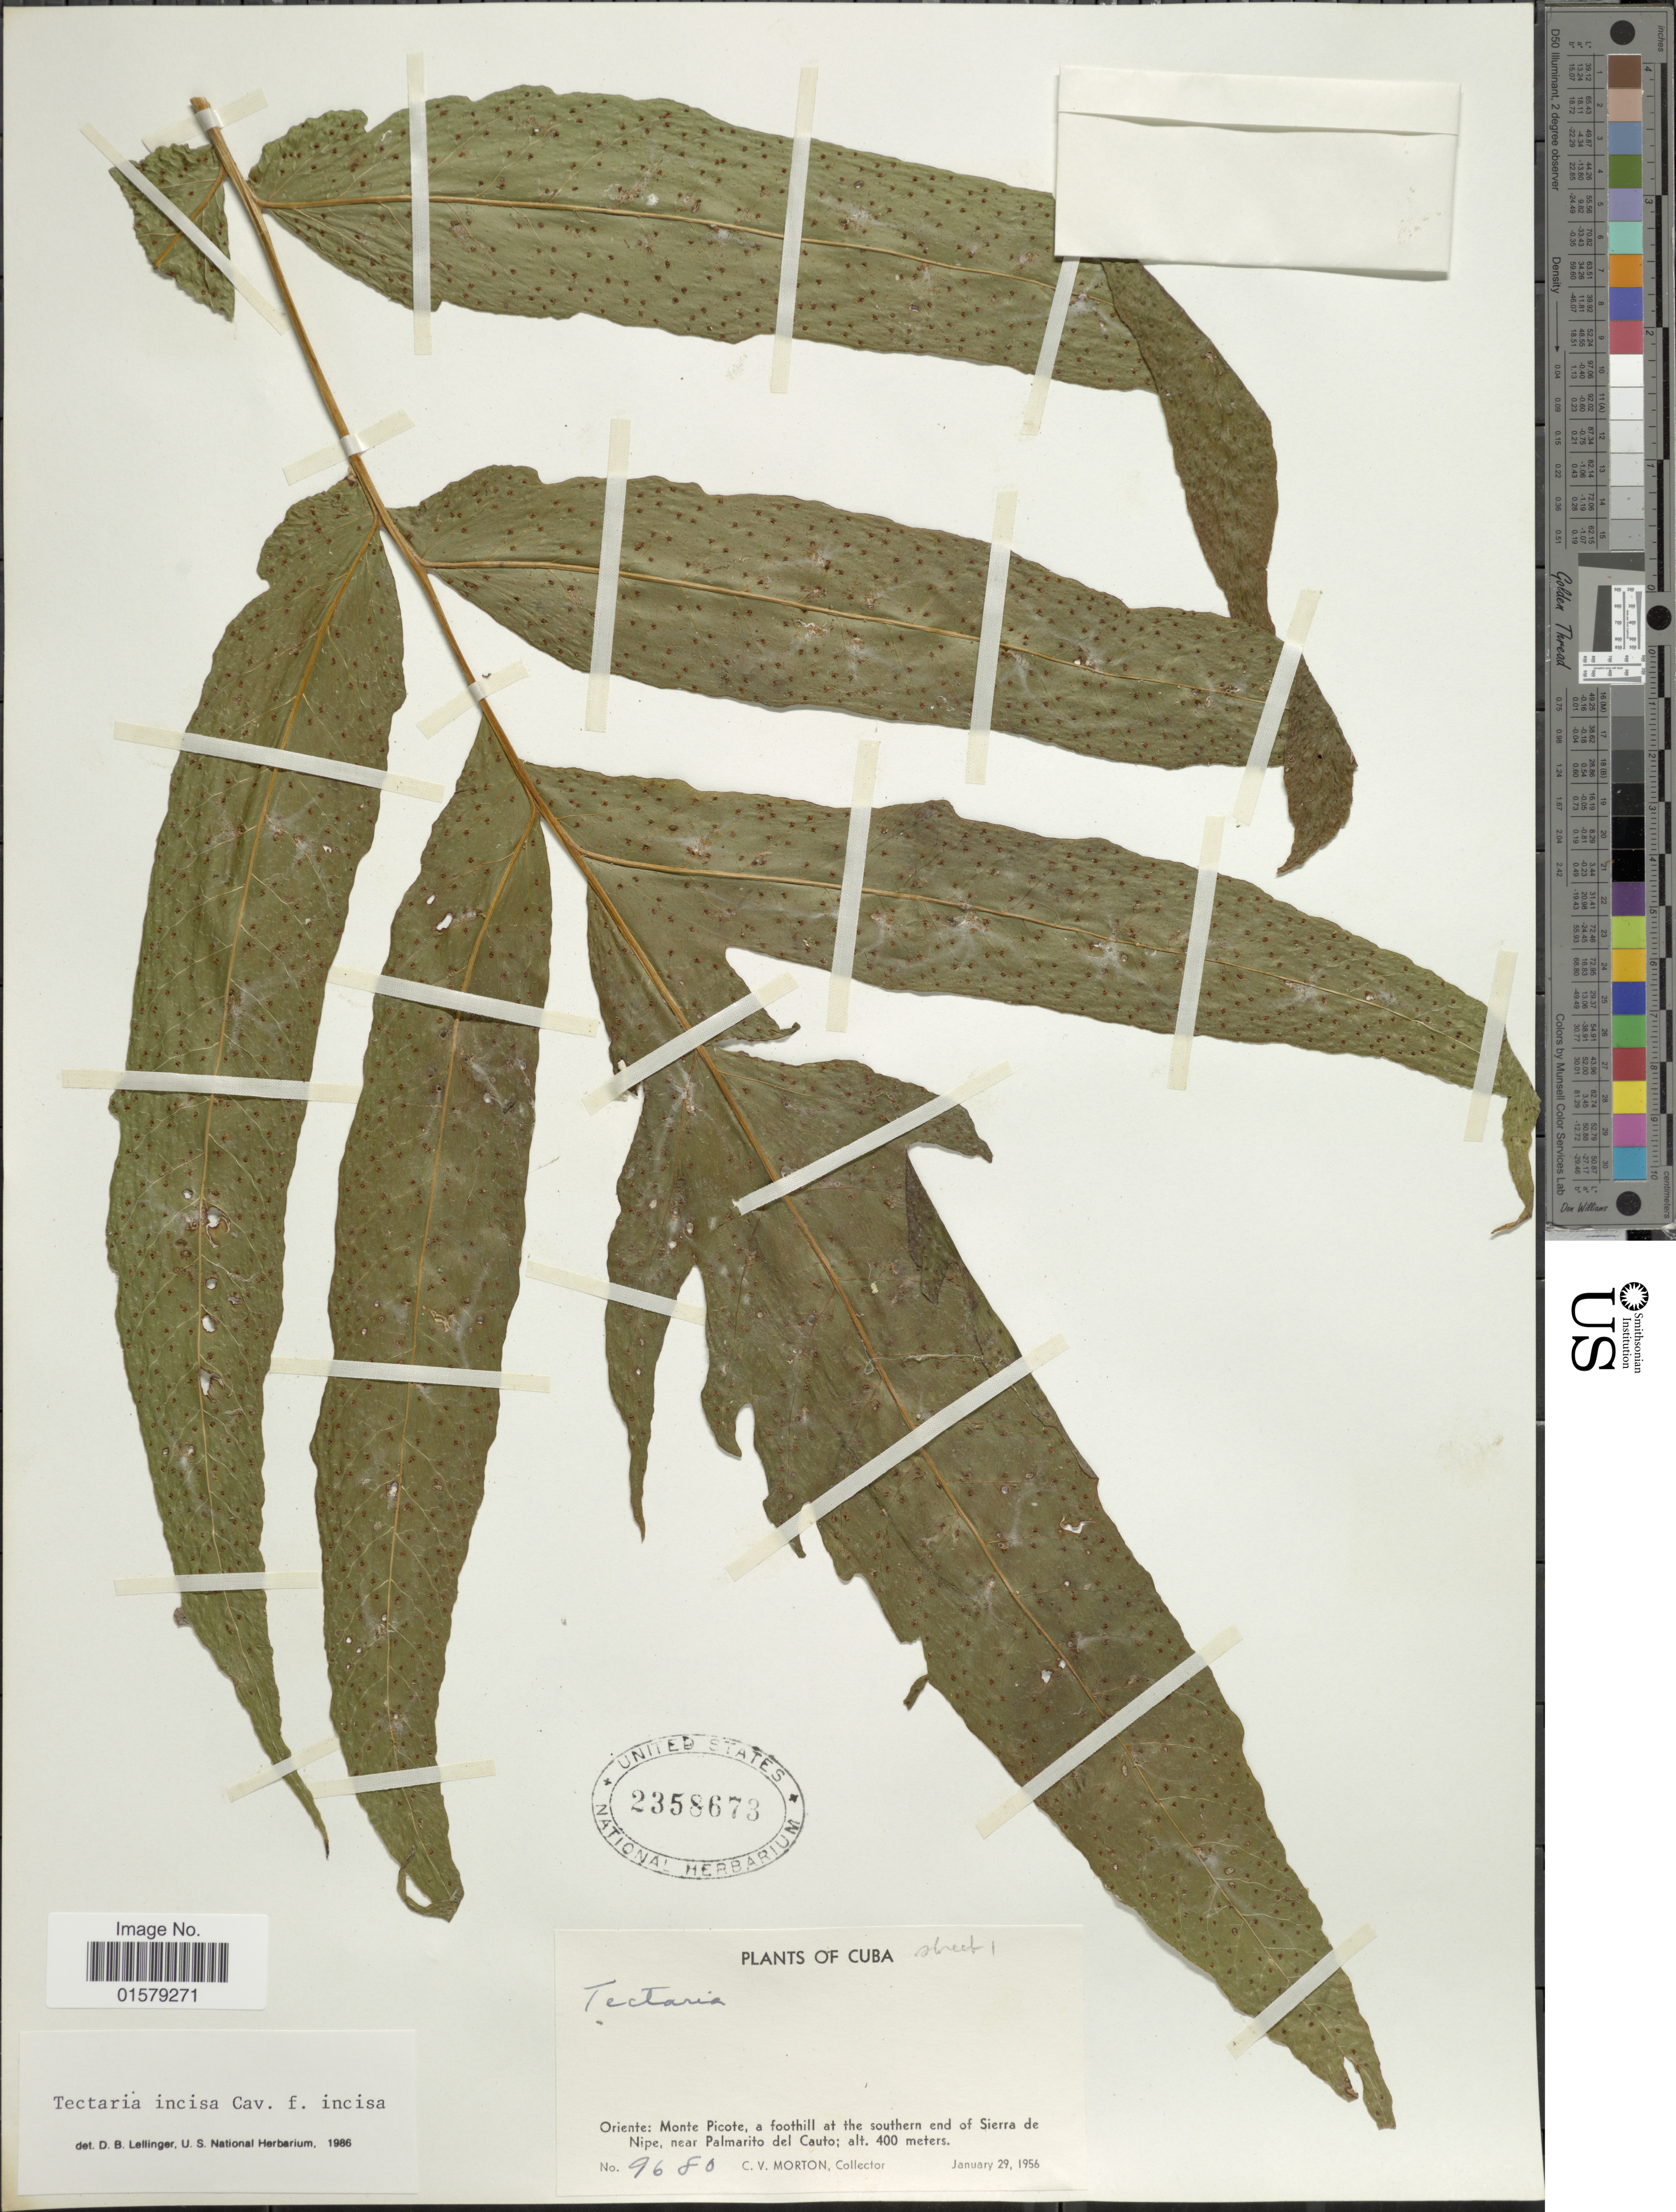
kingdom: Plantae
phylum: Tracheophyta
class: Polypodiopsida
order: Polypodiales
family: Tectariaceae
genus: Tectaria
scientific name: Tectaria incisa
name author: Cav.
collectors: C. V. Morton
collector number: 9680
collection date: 1956-01-29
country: Cuba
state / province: Oriente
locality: Monte Picote, a foothill at the southern end of Sierra de Nipe, near Palmarito del Cauto.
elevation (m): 400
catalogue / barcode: US 2358673